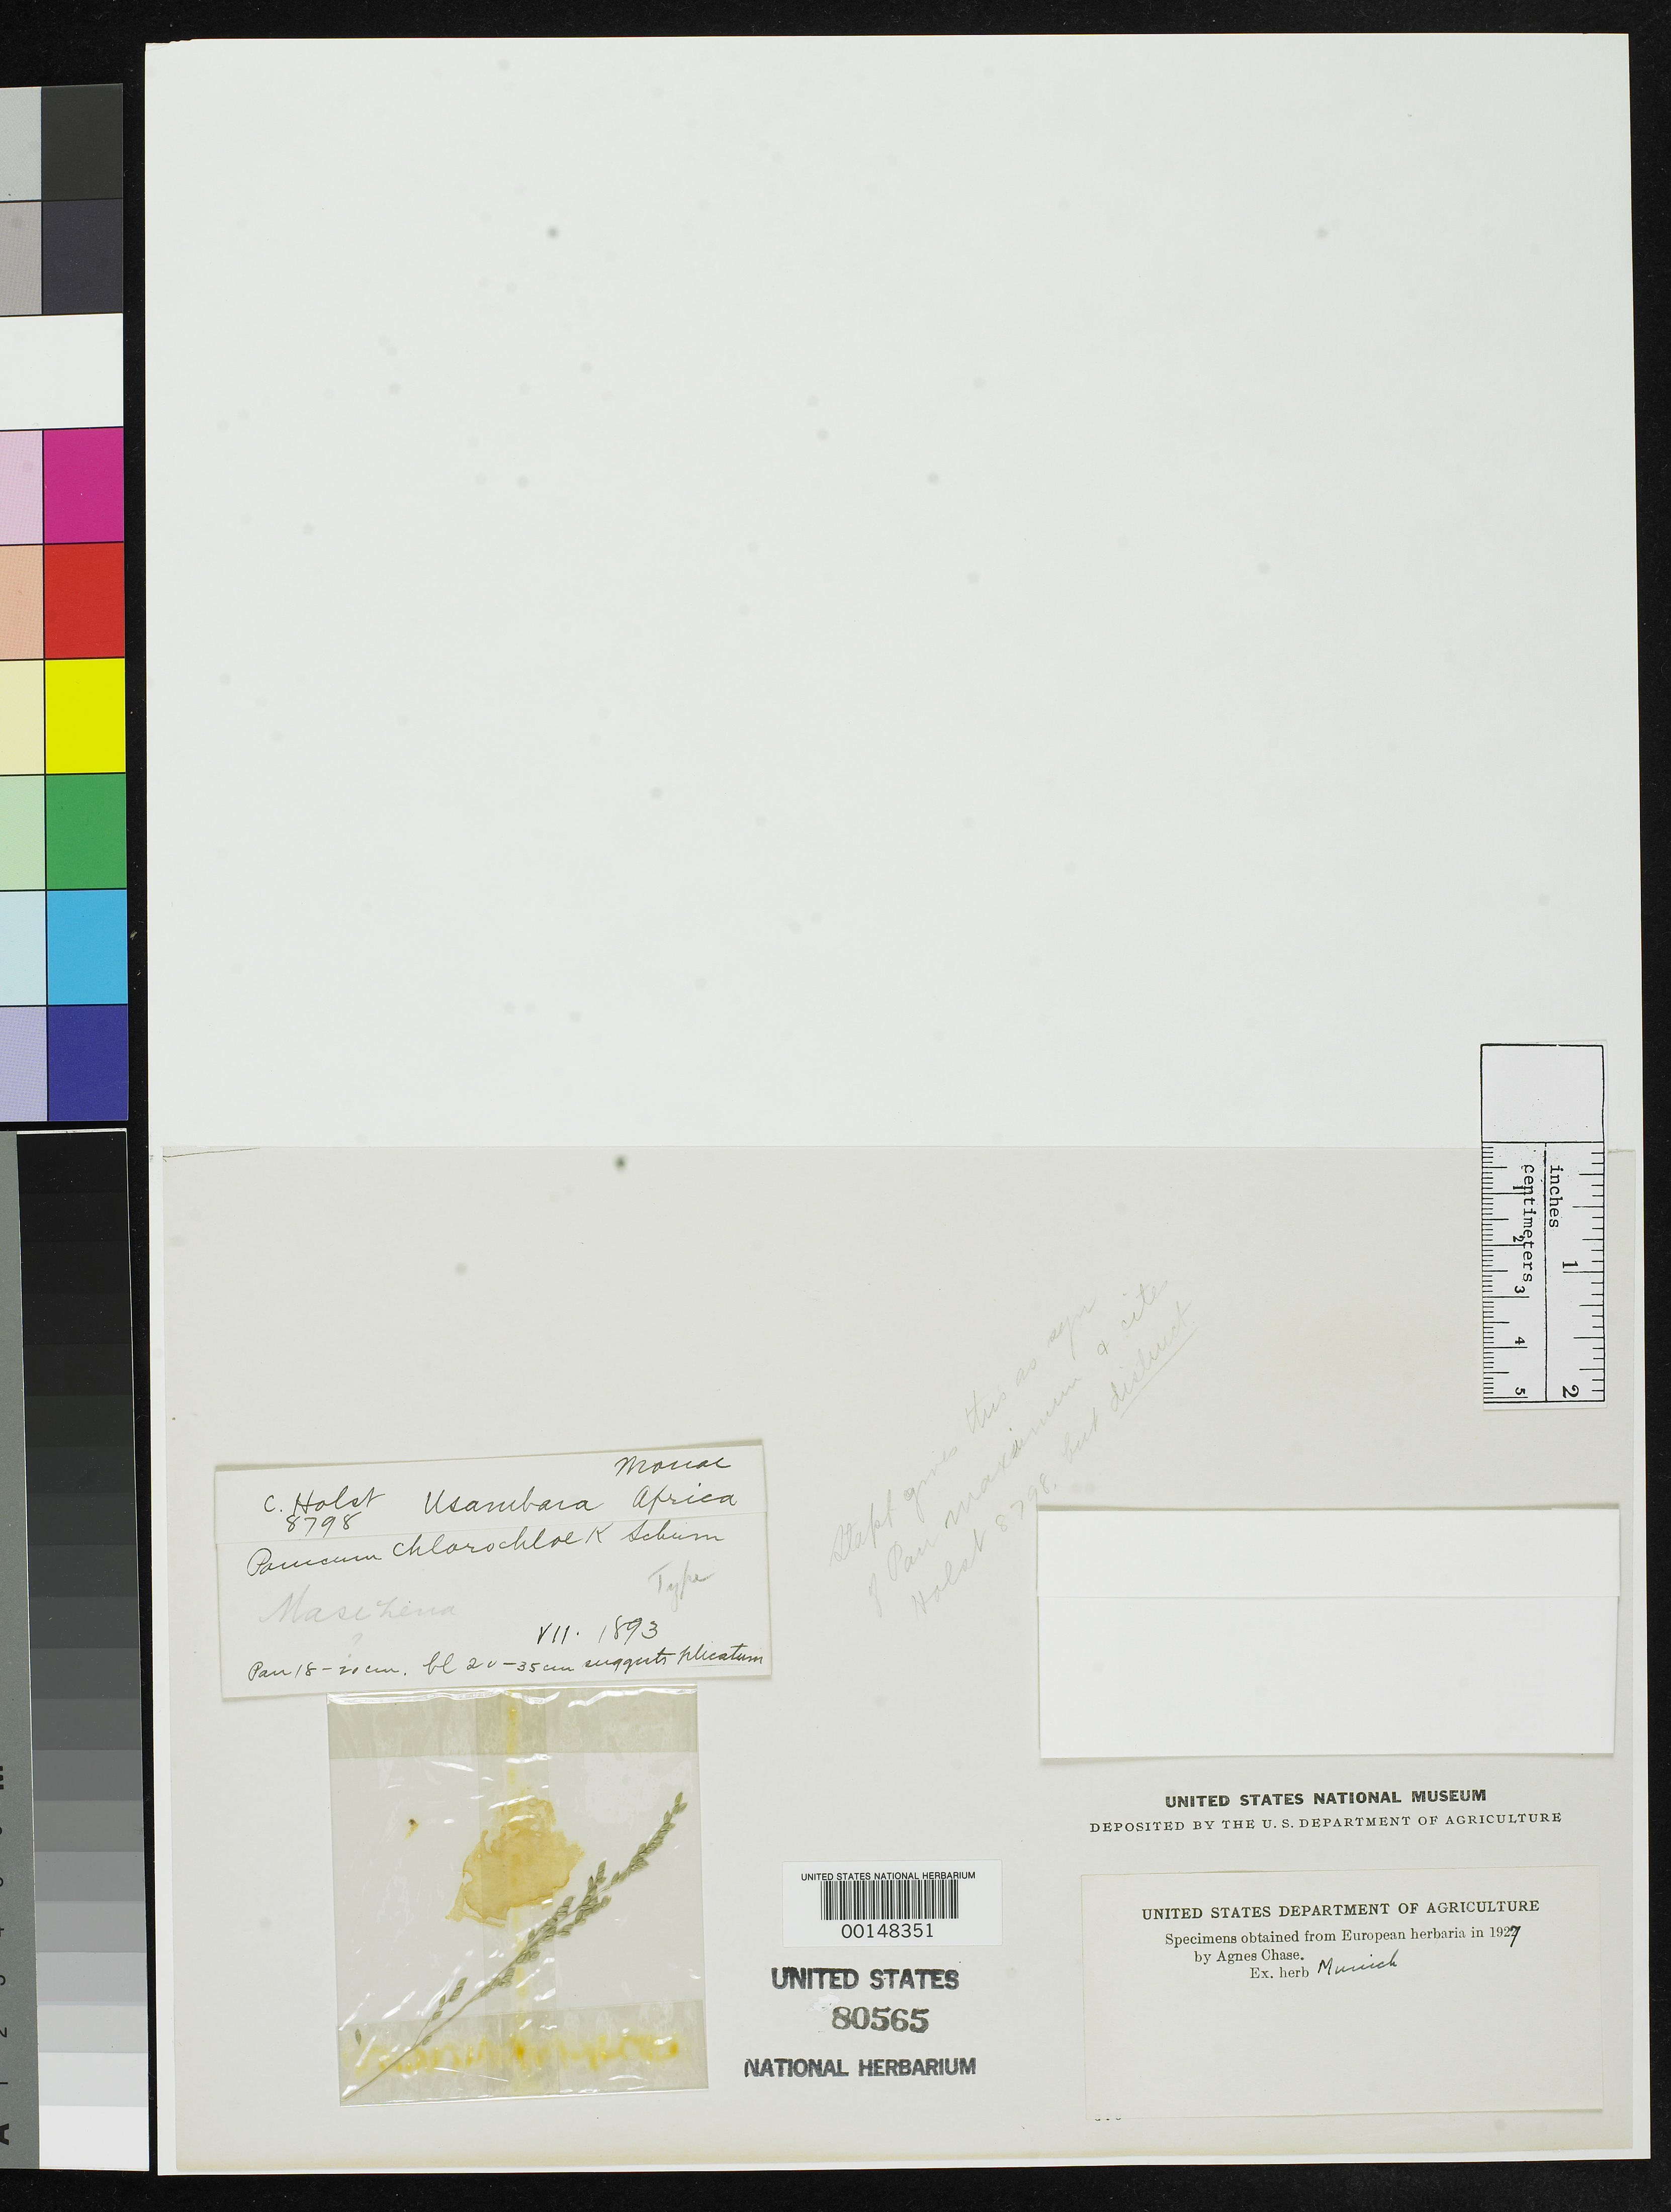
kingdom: Plantae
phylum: Tracheophyta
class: Liliopsida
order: Poales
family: Poaceae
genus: Panicum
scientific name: Panicum chlorochloe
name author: K. Schum.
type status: Type Fragment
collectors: C. H. Holst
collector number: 8798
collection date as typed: Jul 1893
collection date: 1893-07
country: Tanzania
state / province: Tanga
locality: Usambara region near Maschaua.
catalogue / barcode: US 80565